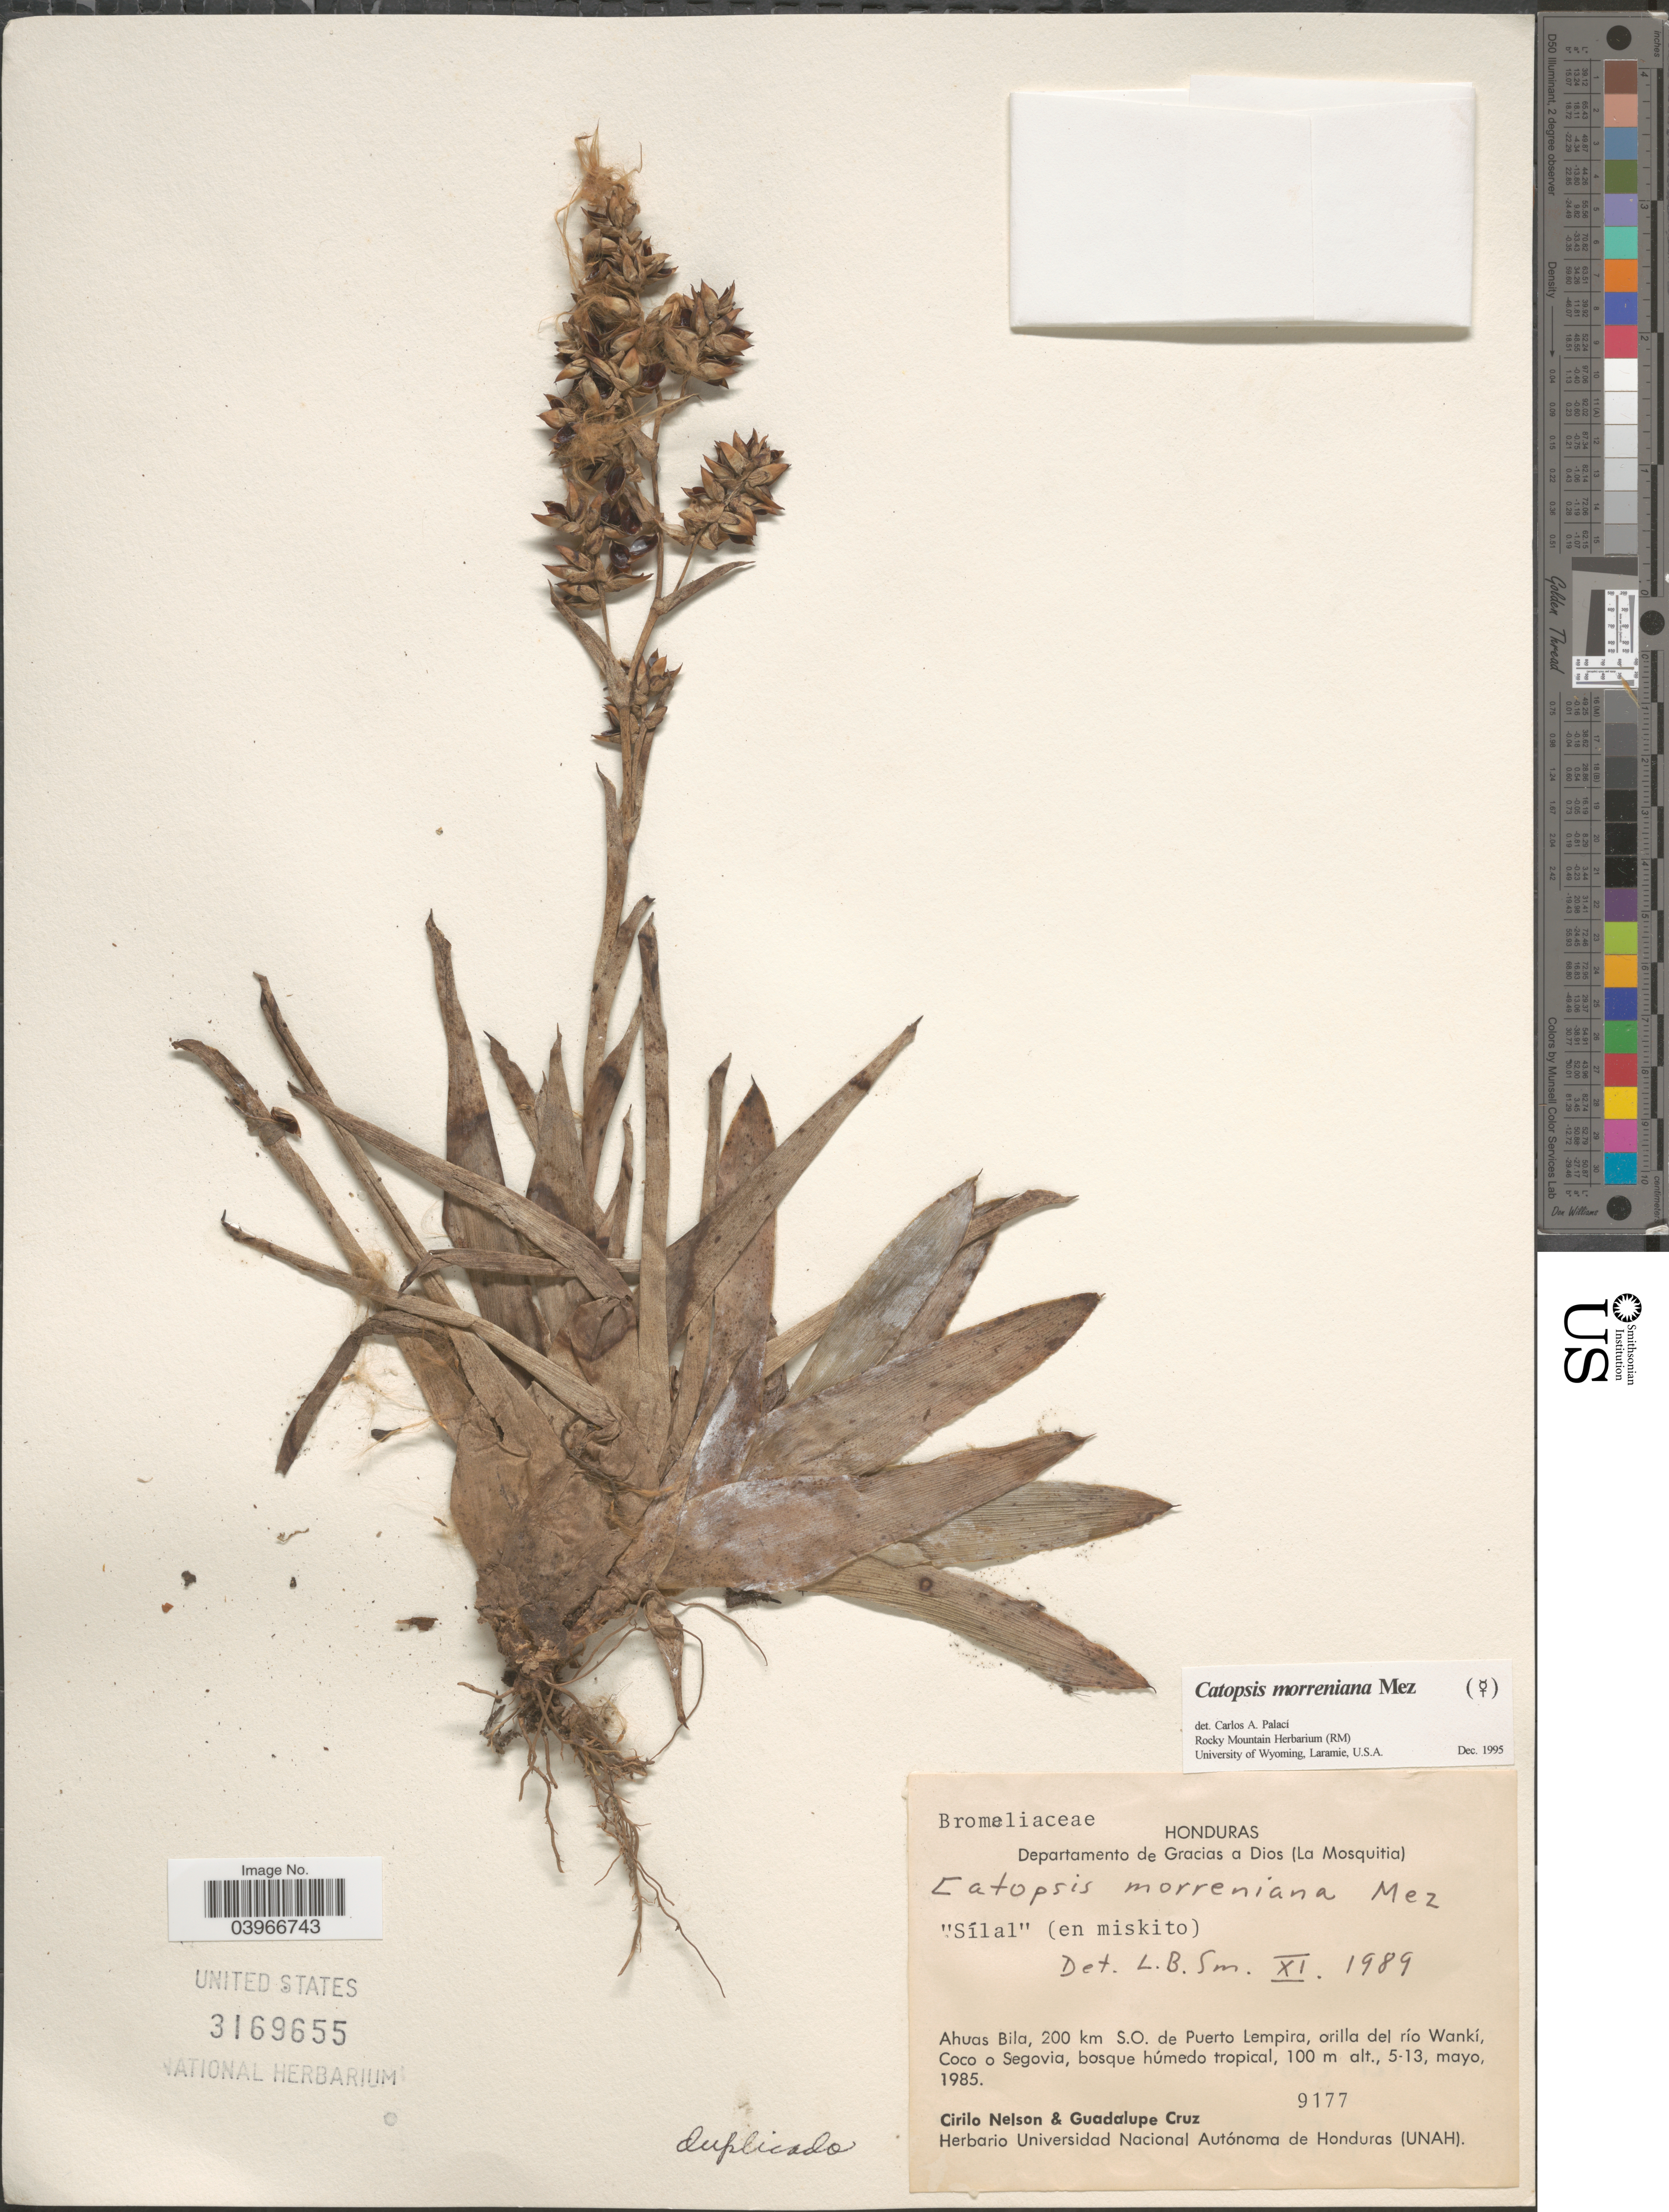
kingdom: Plantae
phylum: Tracheophyta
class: Liliopsida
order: Poales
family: Bromeliaceae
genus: Catopsis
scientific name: Catopsis morreniana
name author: Mez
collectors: C. Nelson & G. Cruz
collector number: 9177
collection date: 1985-05-05/1985-05-13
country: Honduras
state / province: Gracias de Dios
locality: Departamento de Gracias de Dios (La Mosquitia). Ahuas Bila, 200 km S.O. de Puerto Lempira, orilla del río Wankí, Coco o Segovia, bosque húmedo tropical.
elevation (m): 100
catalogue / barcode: US 3169655